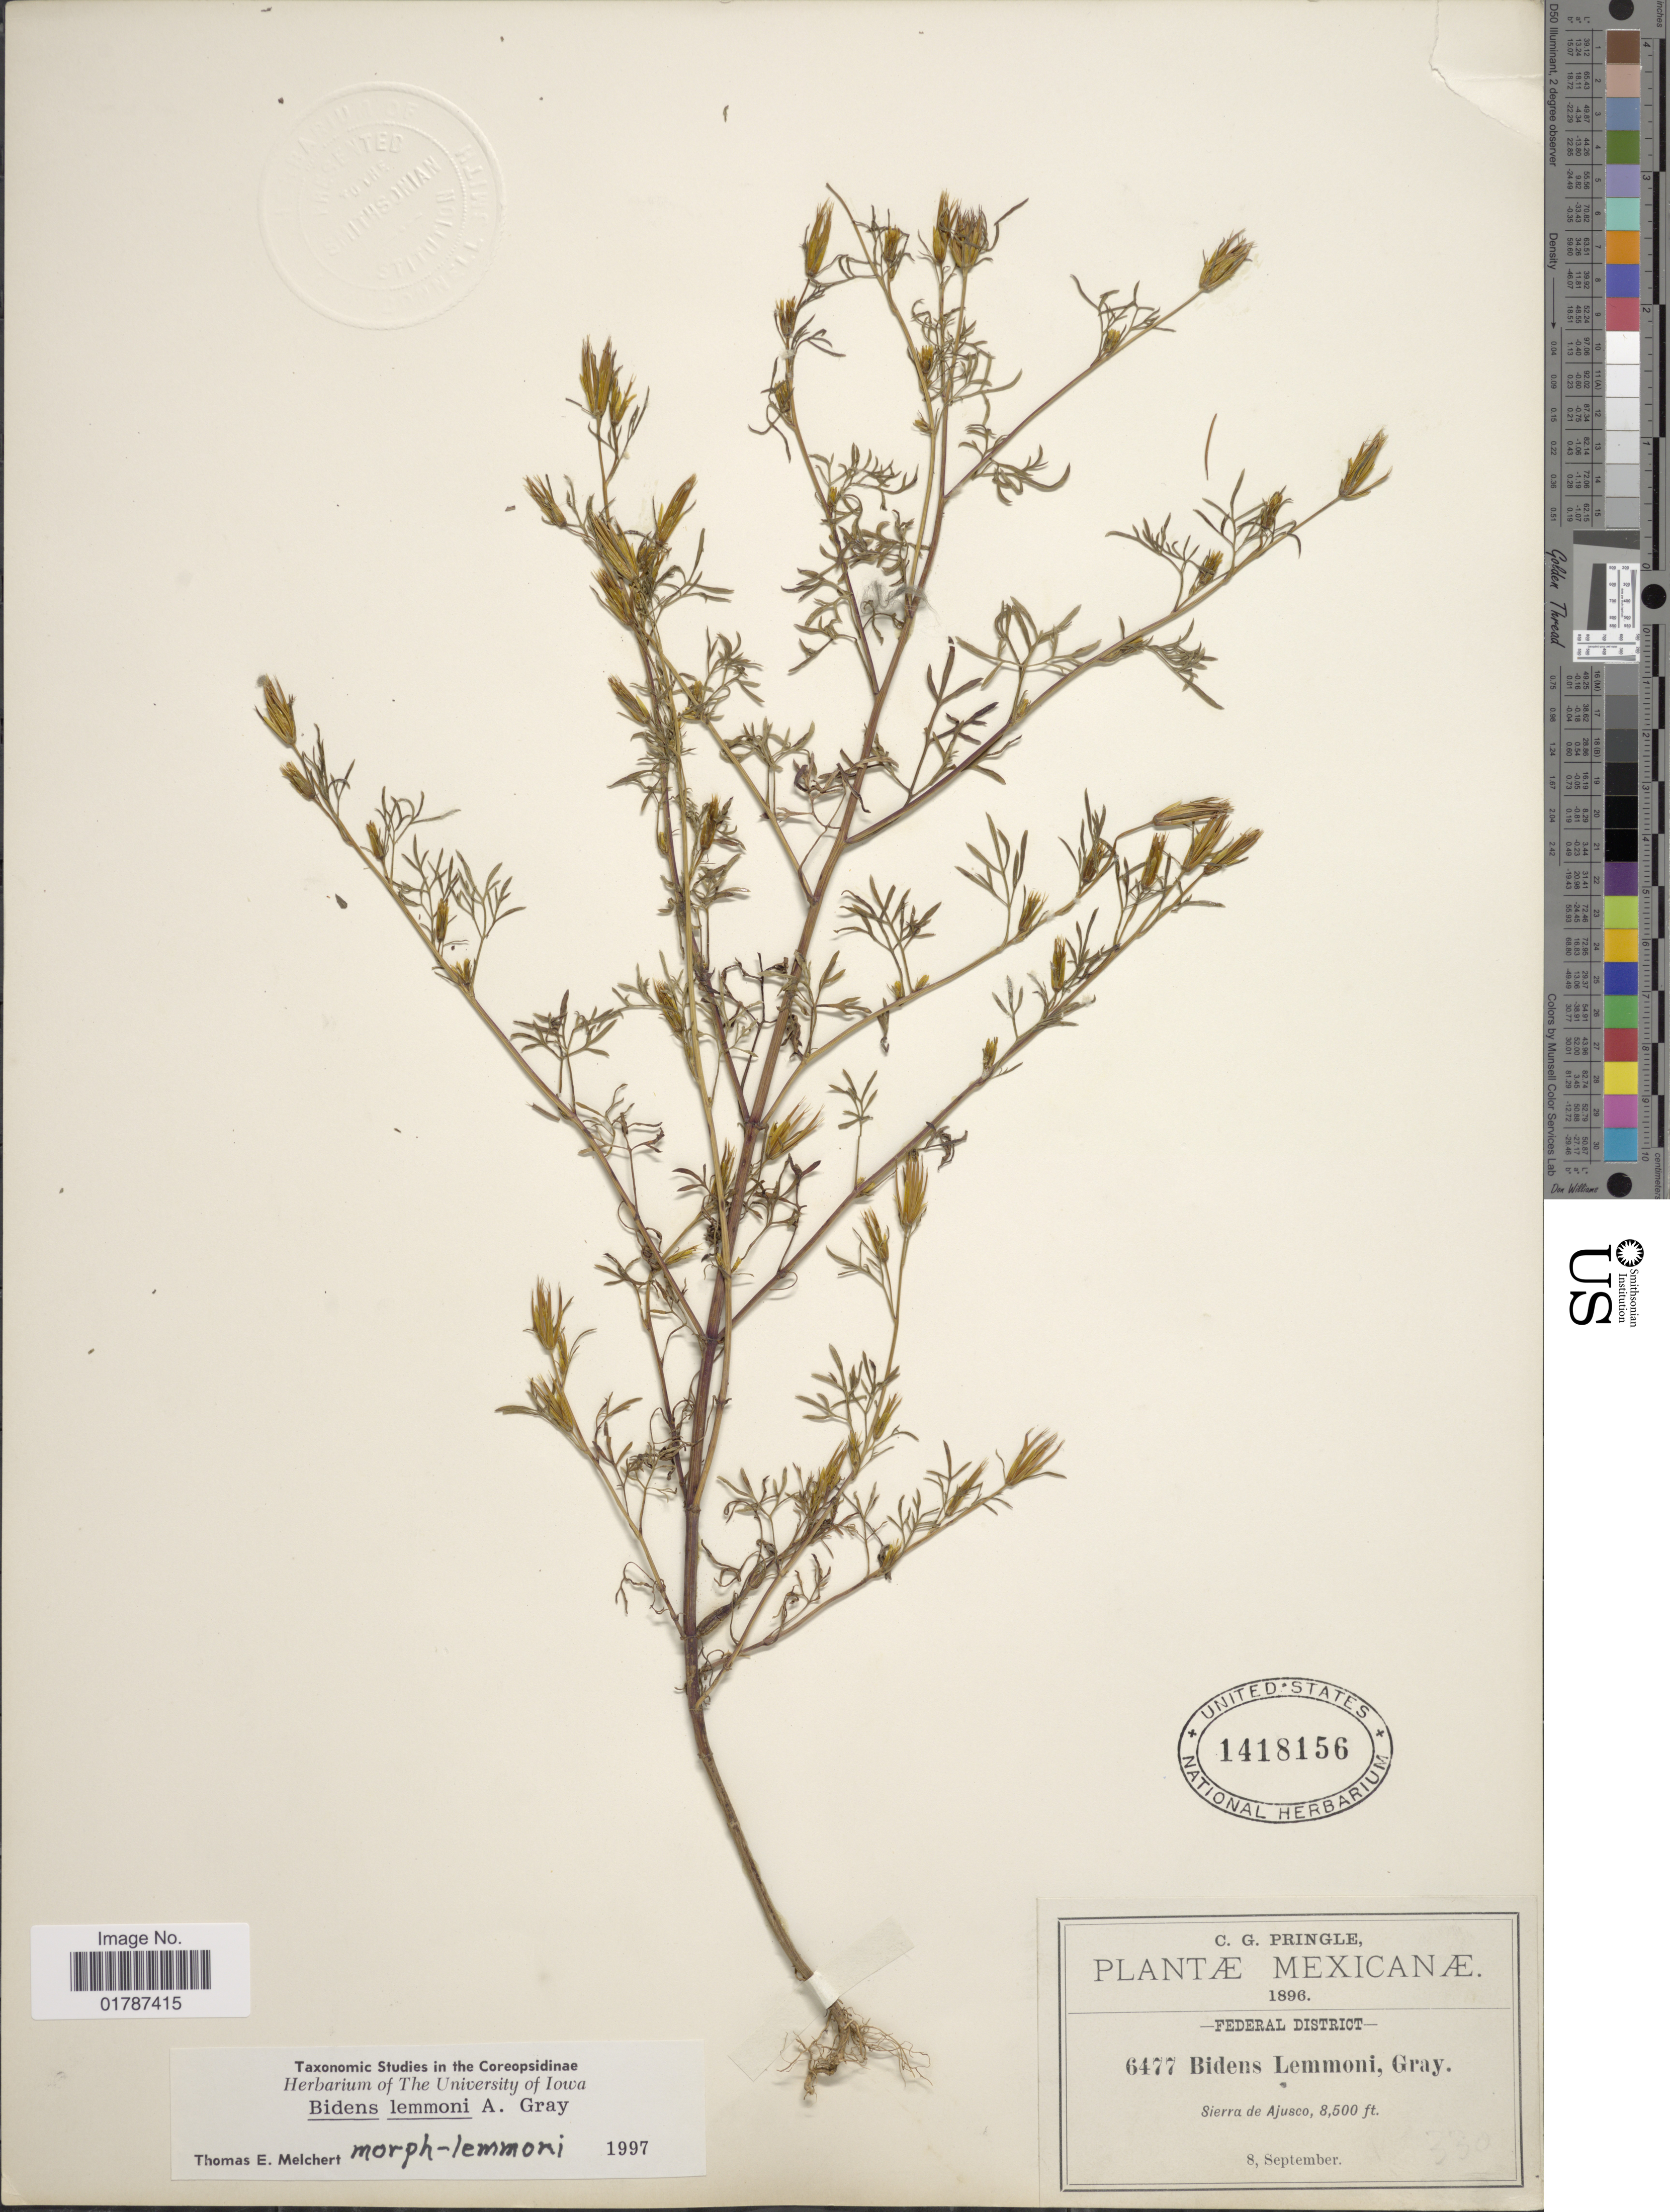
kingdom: Plantae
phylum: Tracheophyta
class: Magnoliopsida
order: Asterales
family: Asteraceae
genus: Bidens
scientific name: Bidens lemmonii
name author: A. Gray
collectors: C. G. Pringle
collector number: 6477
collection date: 1896-09-08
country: Mexico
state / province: Distrito Federal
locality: Federal District, Sierra de Ajusco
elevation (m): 2591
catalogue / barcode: US 1418156